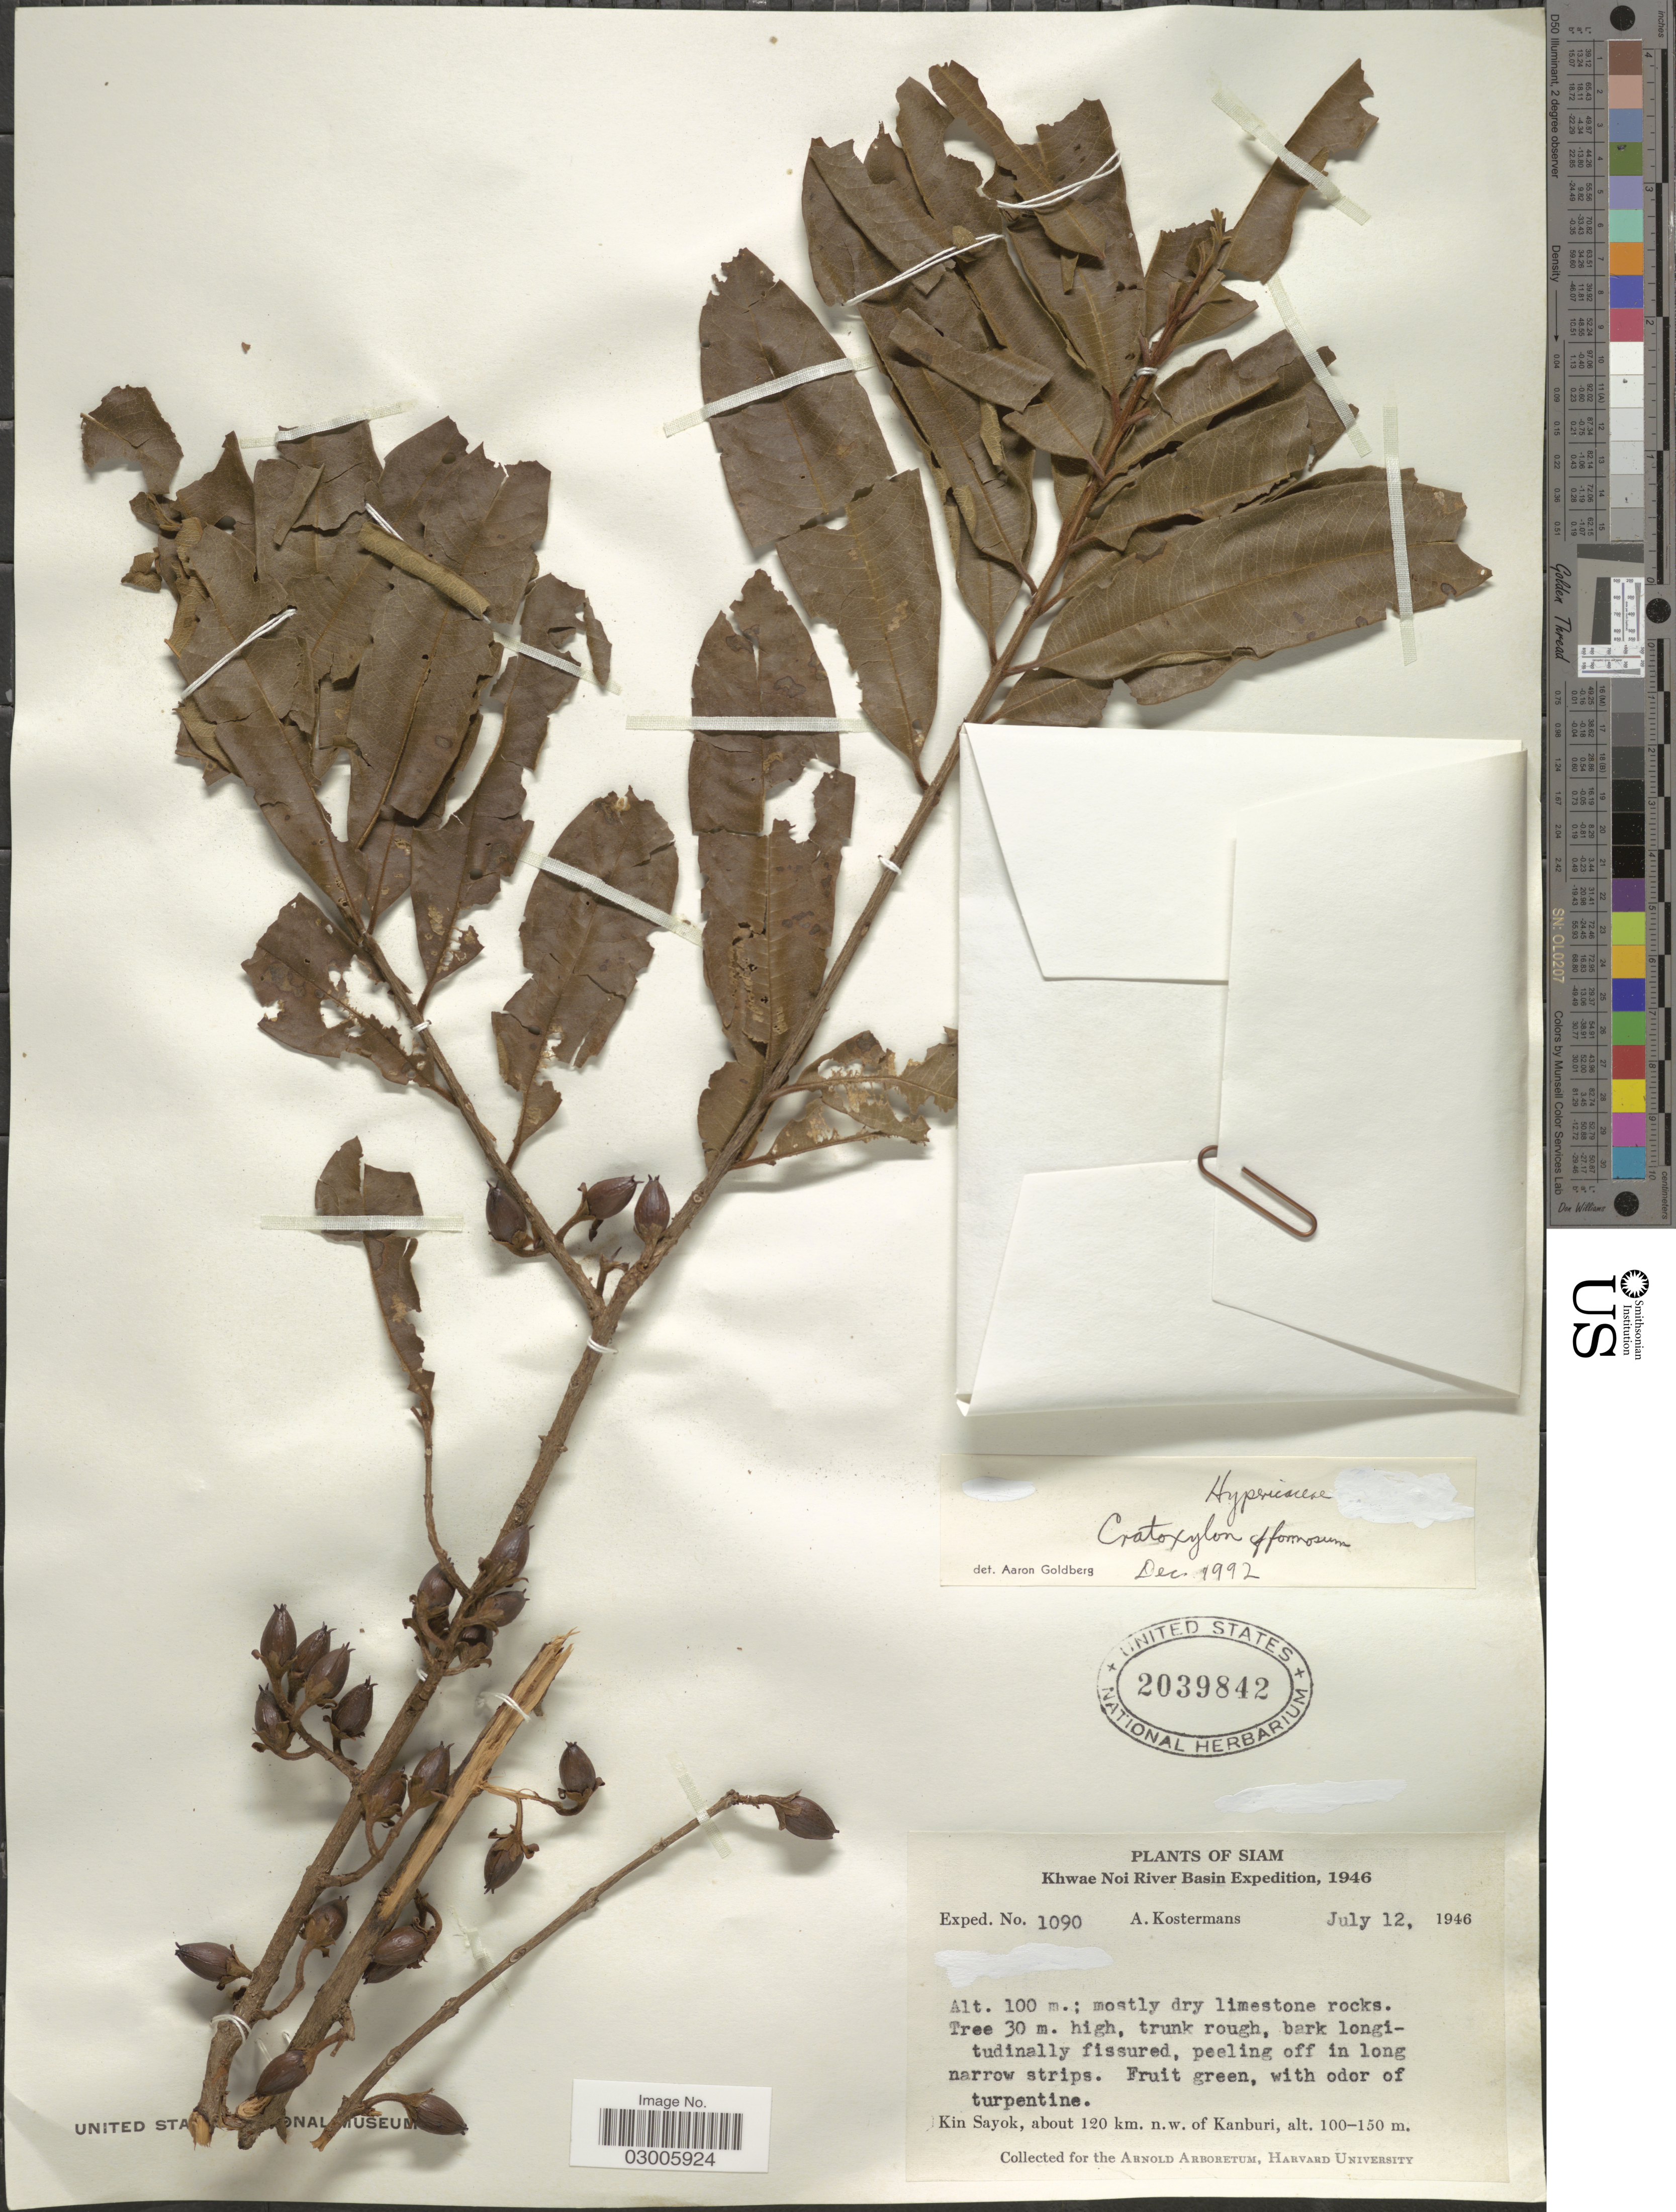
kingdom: Plantae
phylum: Tracheophyta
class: Magnoliopsida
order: Malpighiales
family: Hypericaceae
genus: Cratoxylum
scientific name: Cratoxylum formosum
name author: (Jack) Benth. & Hook. f. ex Dyer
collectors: A. J. G. Kostermans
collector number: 1090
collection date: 1946-07-12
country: Thailand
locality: Siam. Khwae Noi River Basin. Kin Sayok, about 120 km. n.w. of Kanburi.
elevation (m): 100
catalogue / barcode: US 2039842